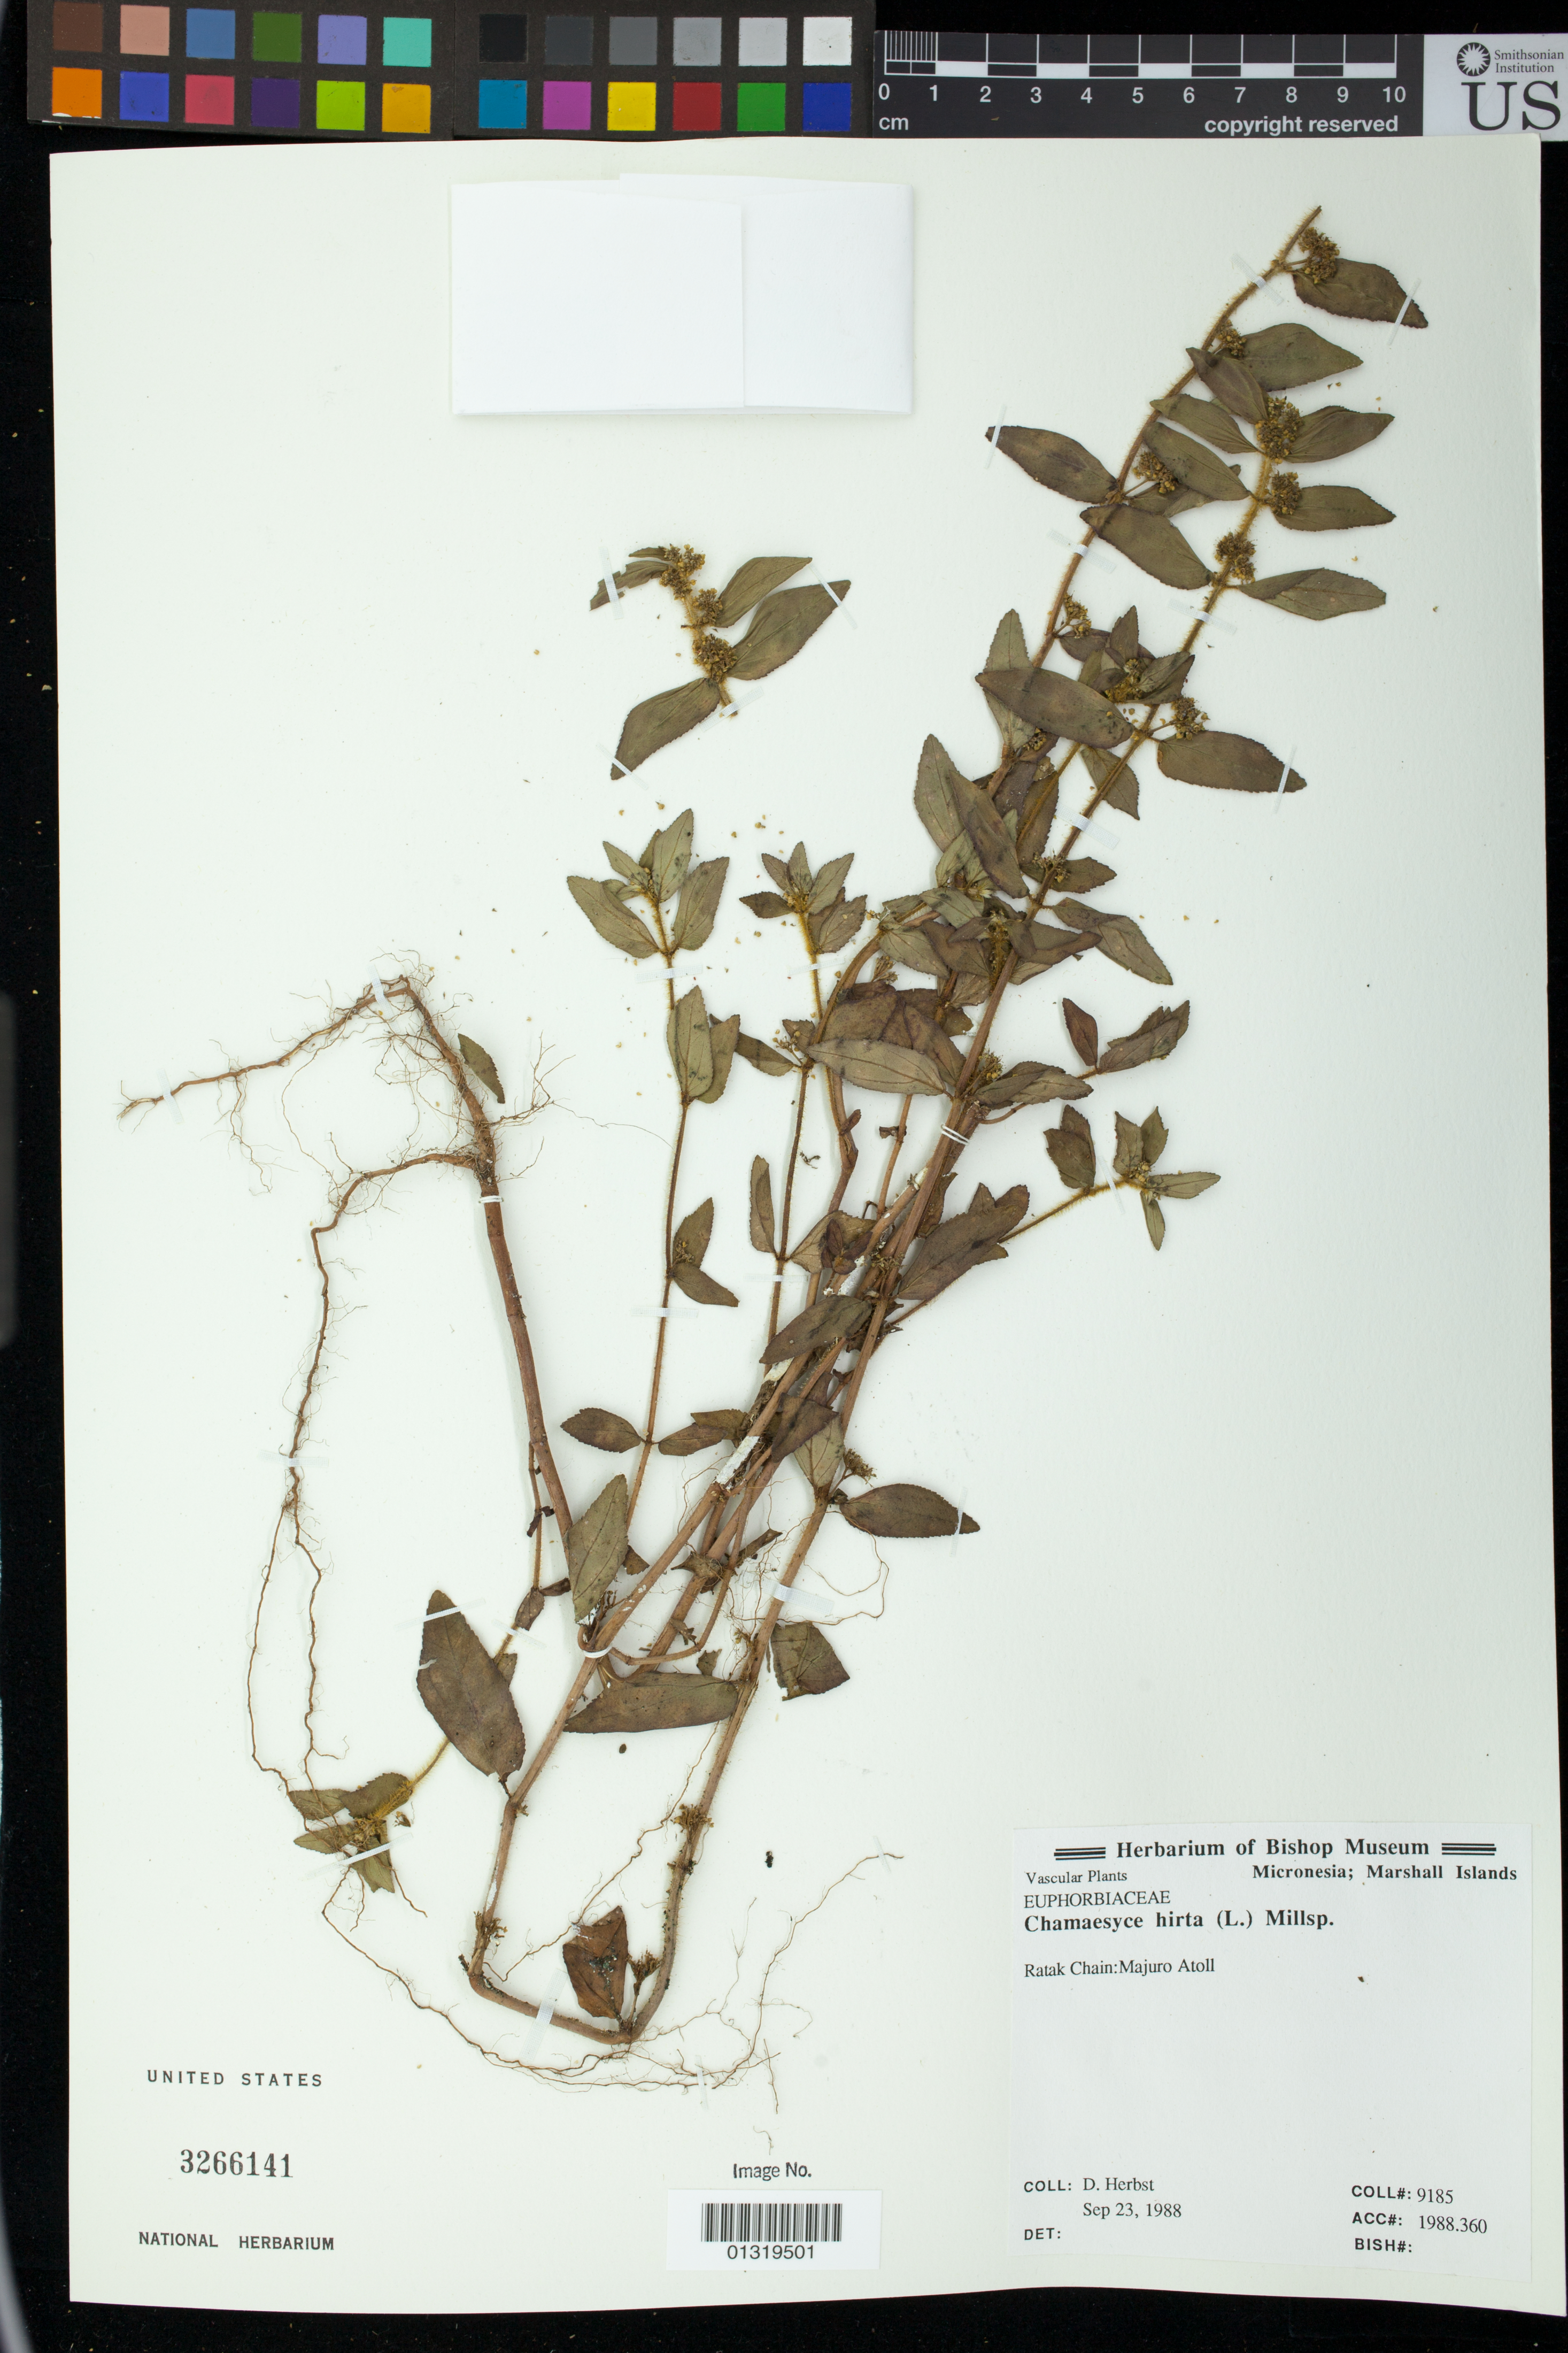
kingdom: Plantae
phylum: Tracheophyta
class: Magnoliopsida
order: Malpighiales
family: Euphorbiaceae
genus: Euphorbia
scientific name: Euphorbia hirta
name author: L.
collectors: D. R. Herbst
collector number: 9185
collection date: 1988-09-23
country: Marshall Islands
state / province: Majuro Atoll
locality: Ratak Chain: Majuro Atoll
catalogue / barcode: US 3266141